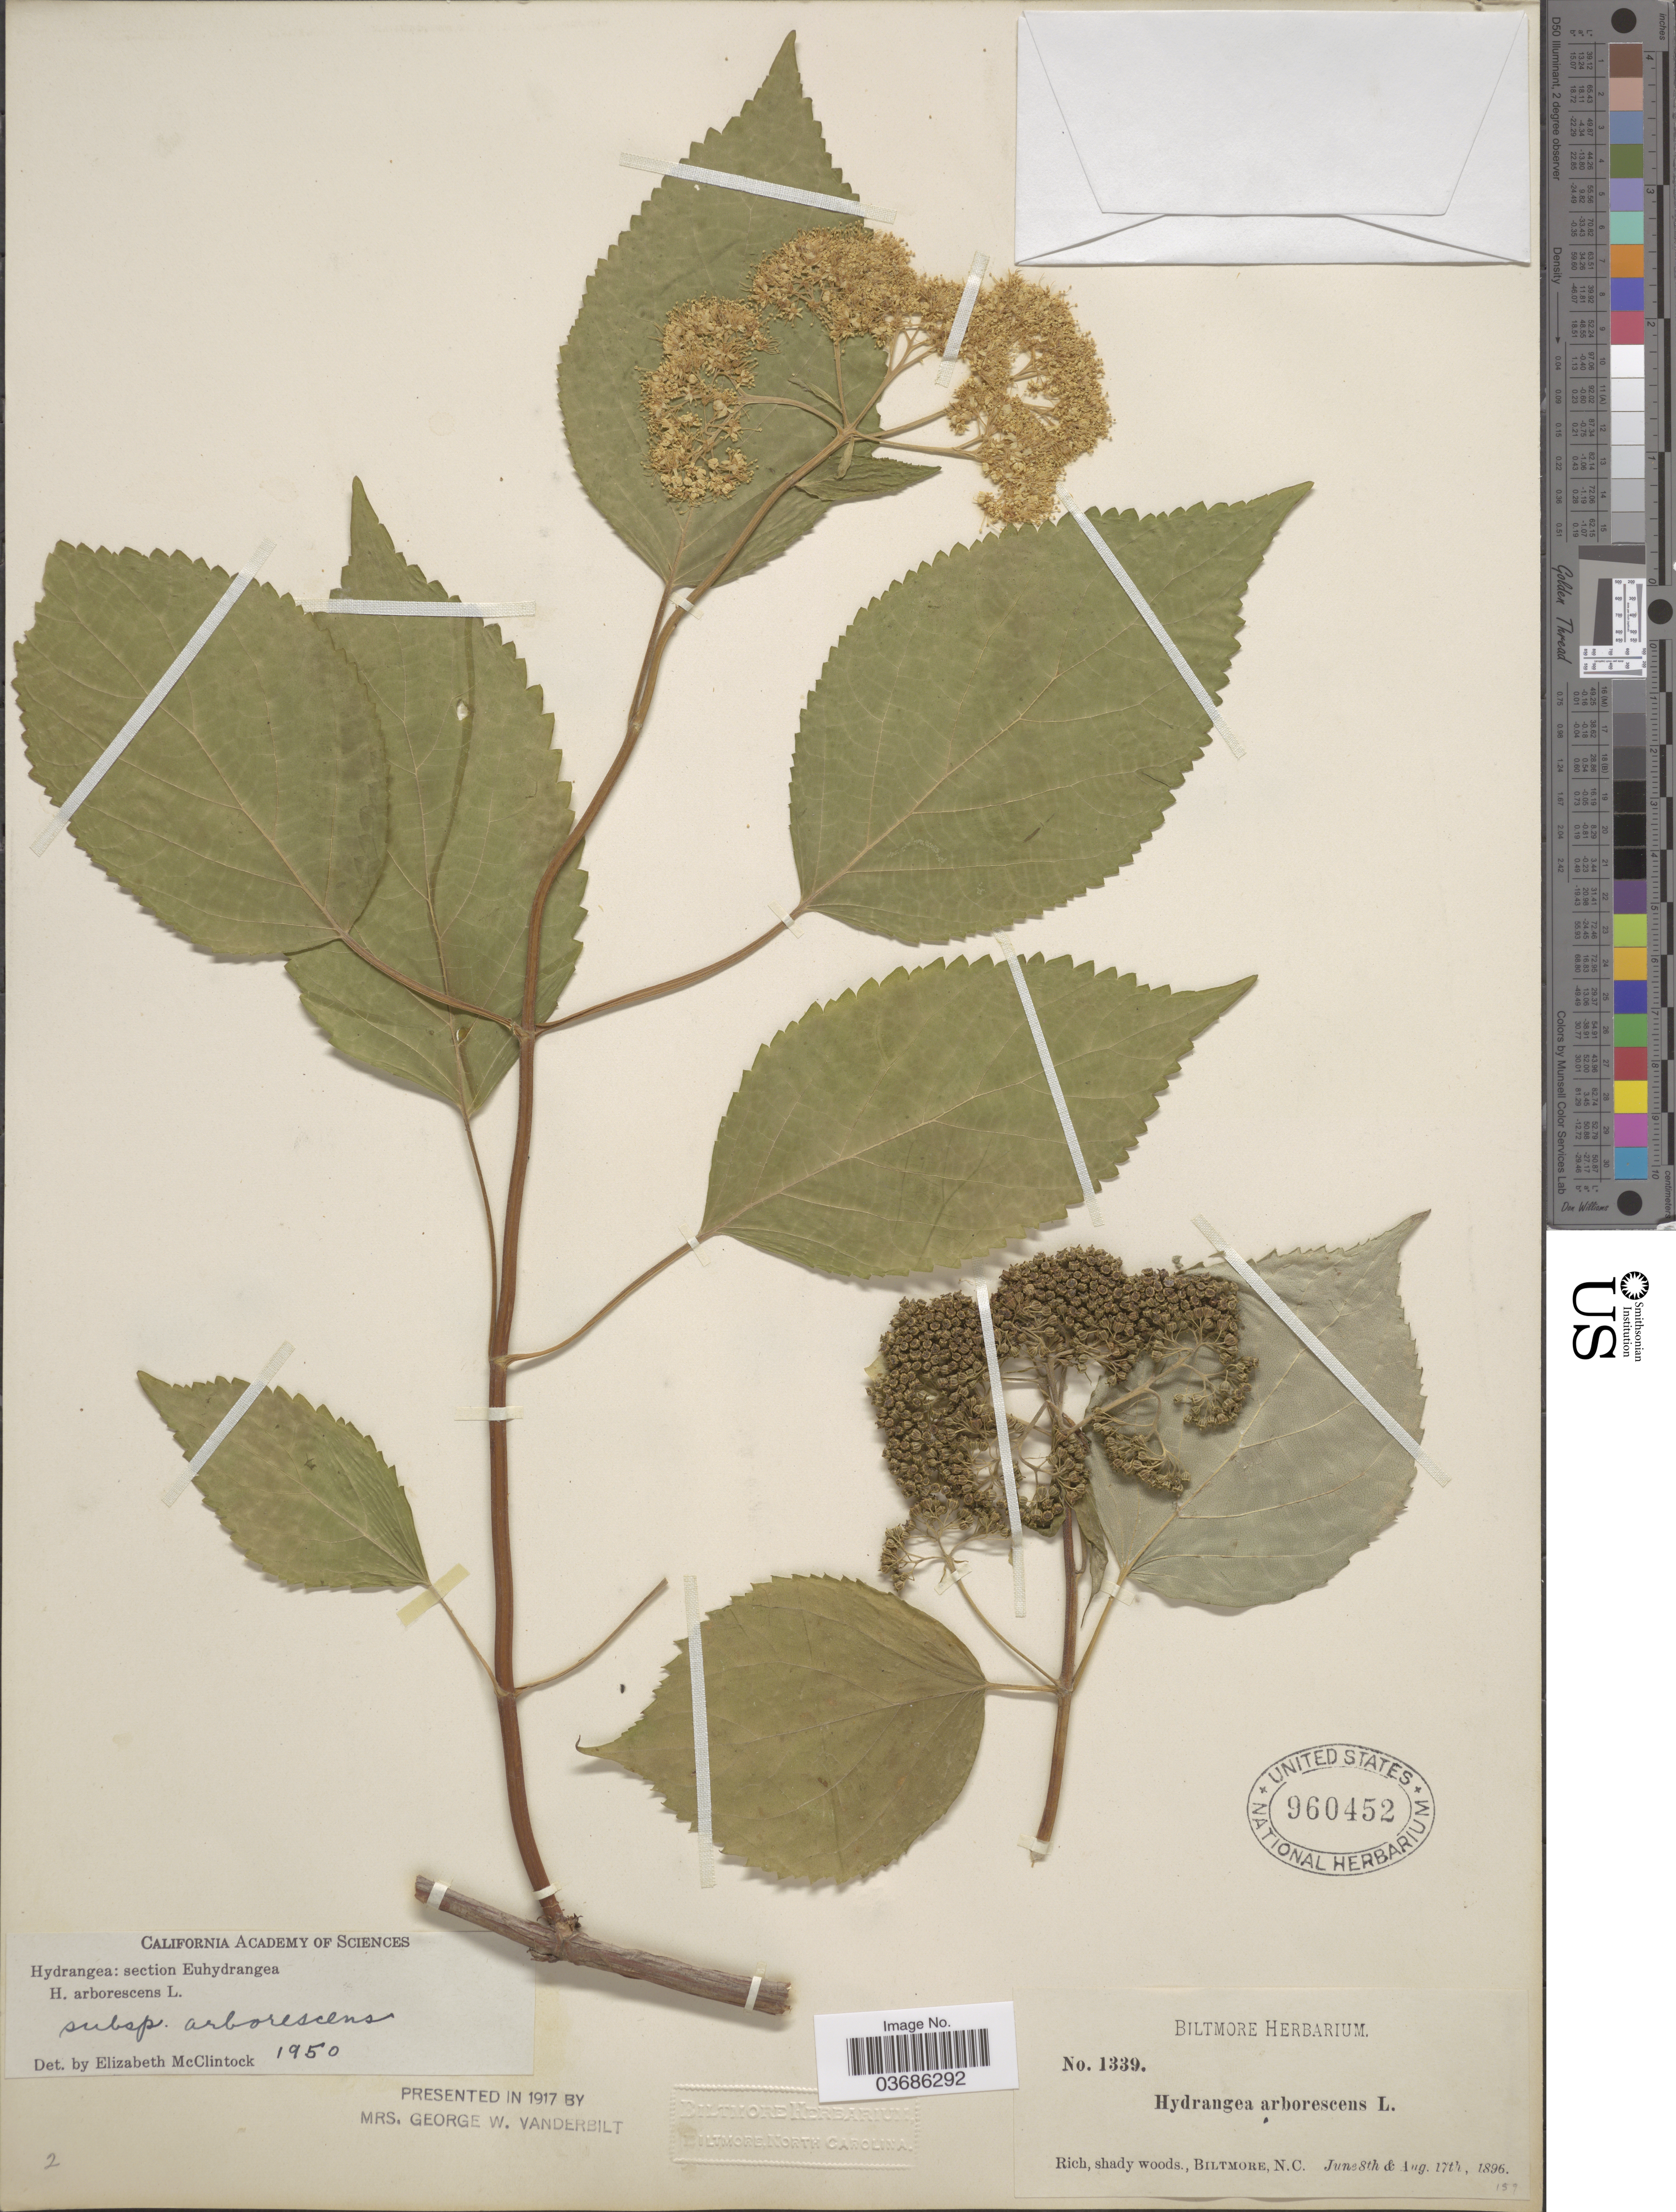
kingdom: Plantae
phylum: Tracheophyta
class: Magnoliopsida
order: Cornales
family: Hydrangeaceae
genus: Hydrangea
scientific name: Hydrangea arborescens subsp. arborescens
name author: L.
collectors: ex herb. Biltmore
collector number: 1339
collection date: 1896-06-08/1896-08-17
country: United States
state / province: North Carolina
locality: Biltmore.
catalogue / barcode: US 960452